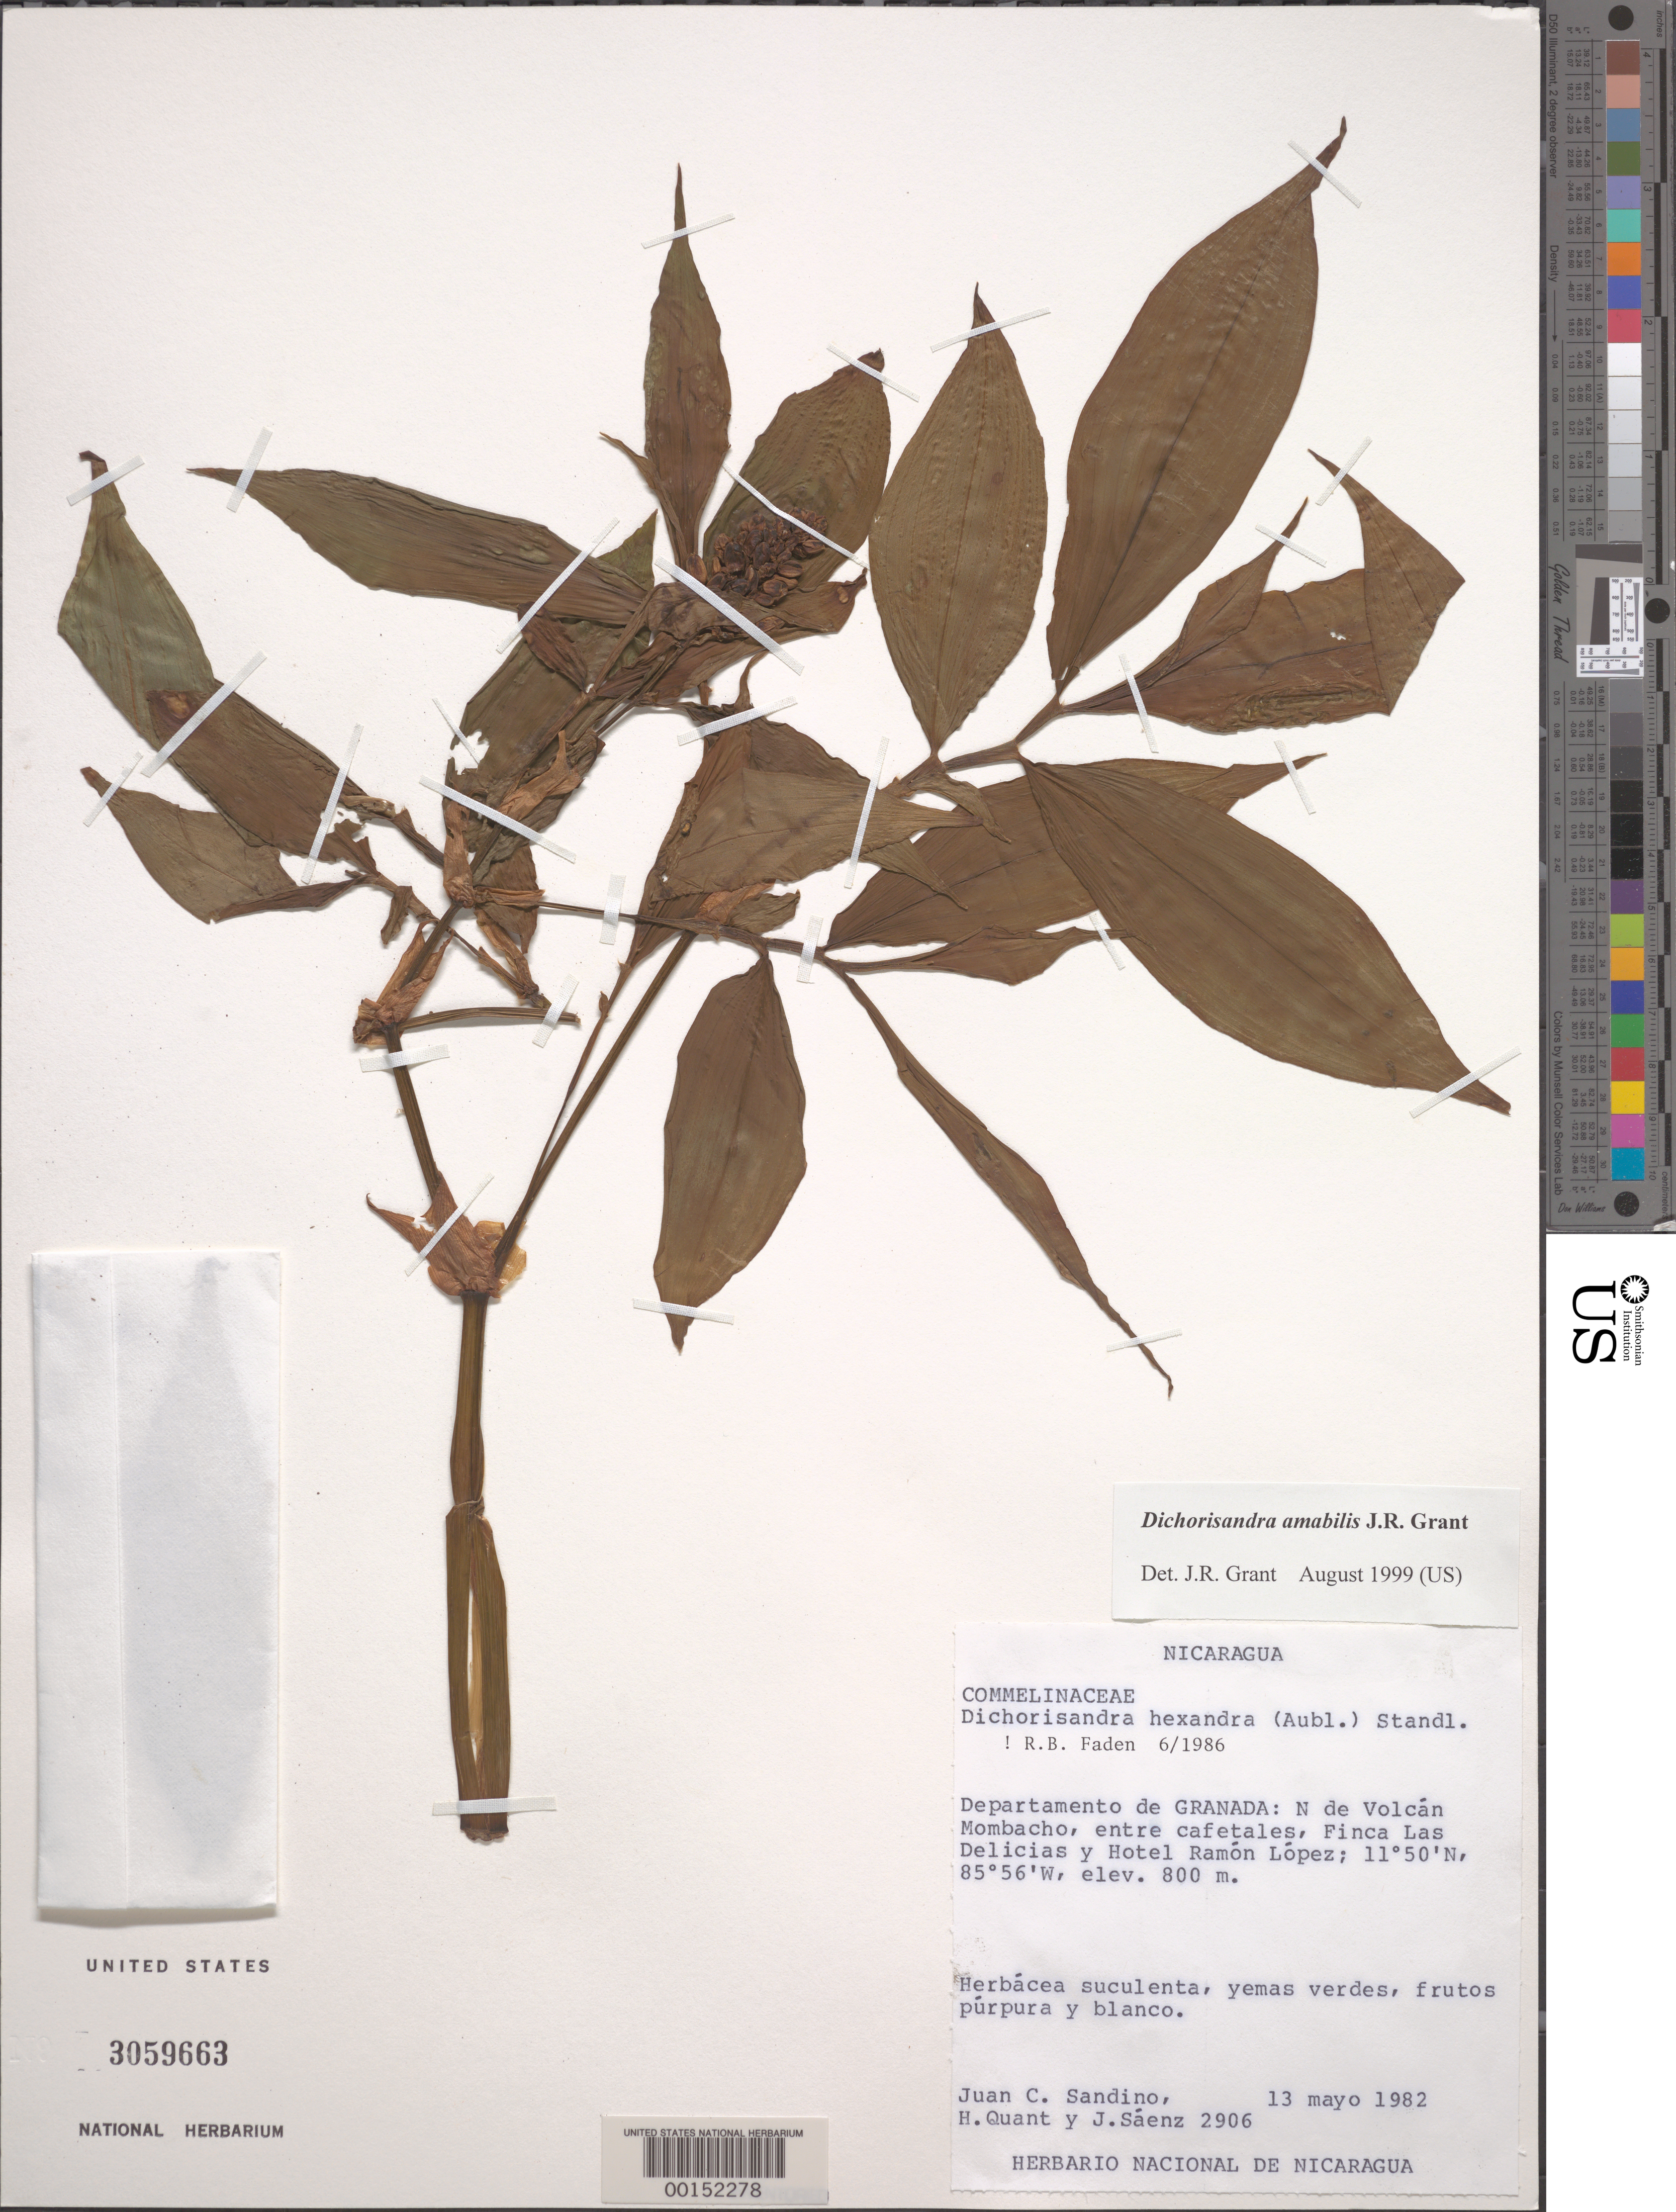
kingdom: Plantae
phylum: Tracheophyta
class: Liliopsida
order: Commelinales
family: Commelinaceae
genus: Dichorisandra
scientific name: Dichorisandra hexandra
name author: (Aubl.) Standl.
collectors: J. Sandino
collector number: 2906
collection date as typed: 13 May 1982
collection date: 1982-05-13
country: Nicaragua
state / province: Granada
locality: N of volcan mombaco, near hotel ramon lopez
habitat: Cafetal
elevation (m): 800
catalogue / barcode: US 3059663